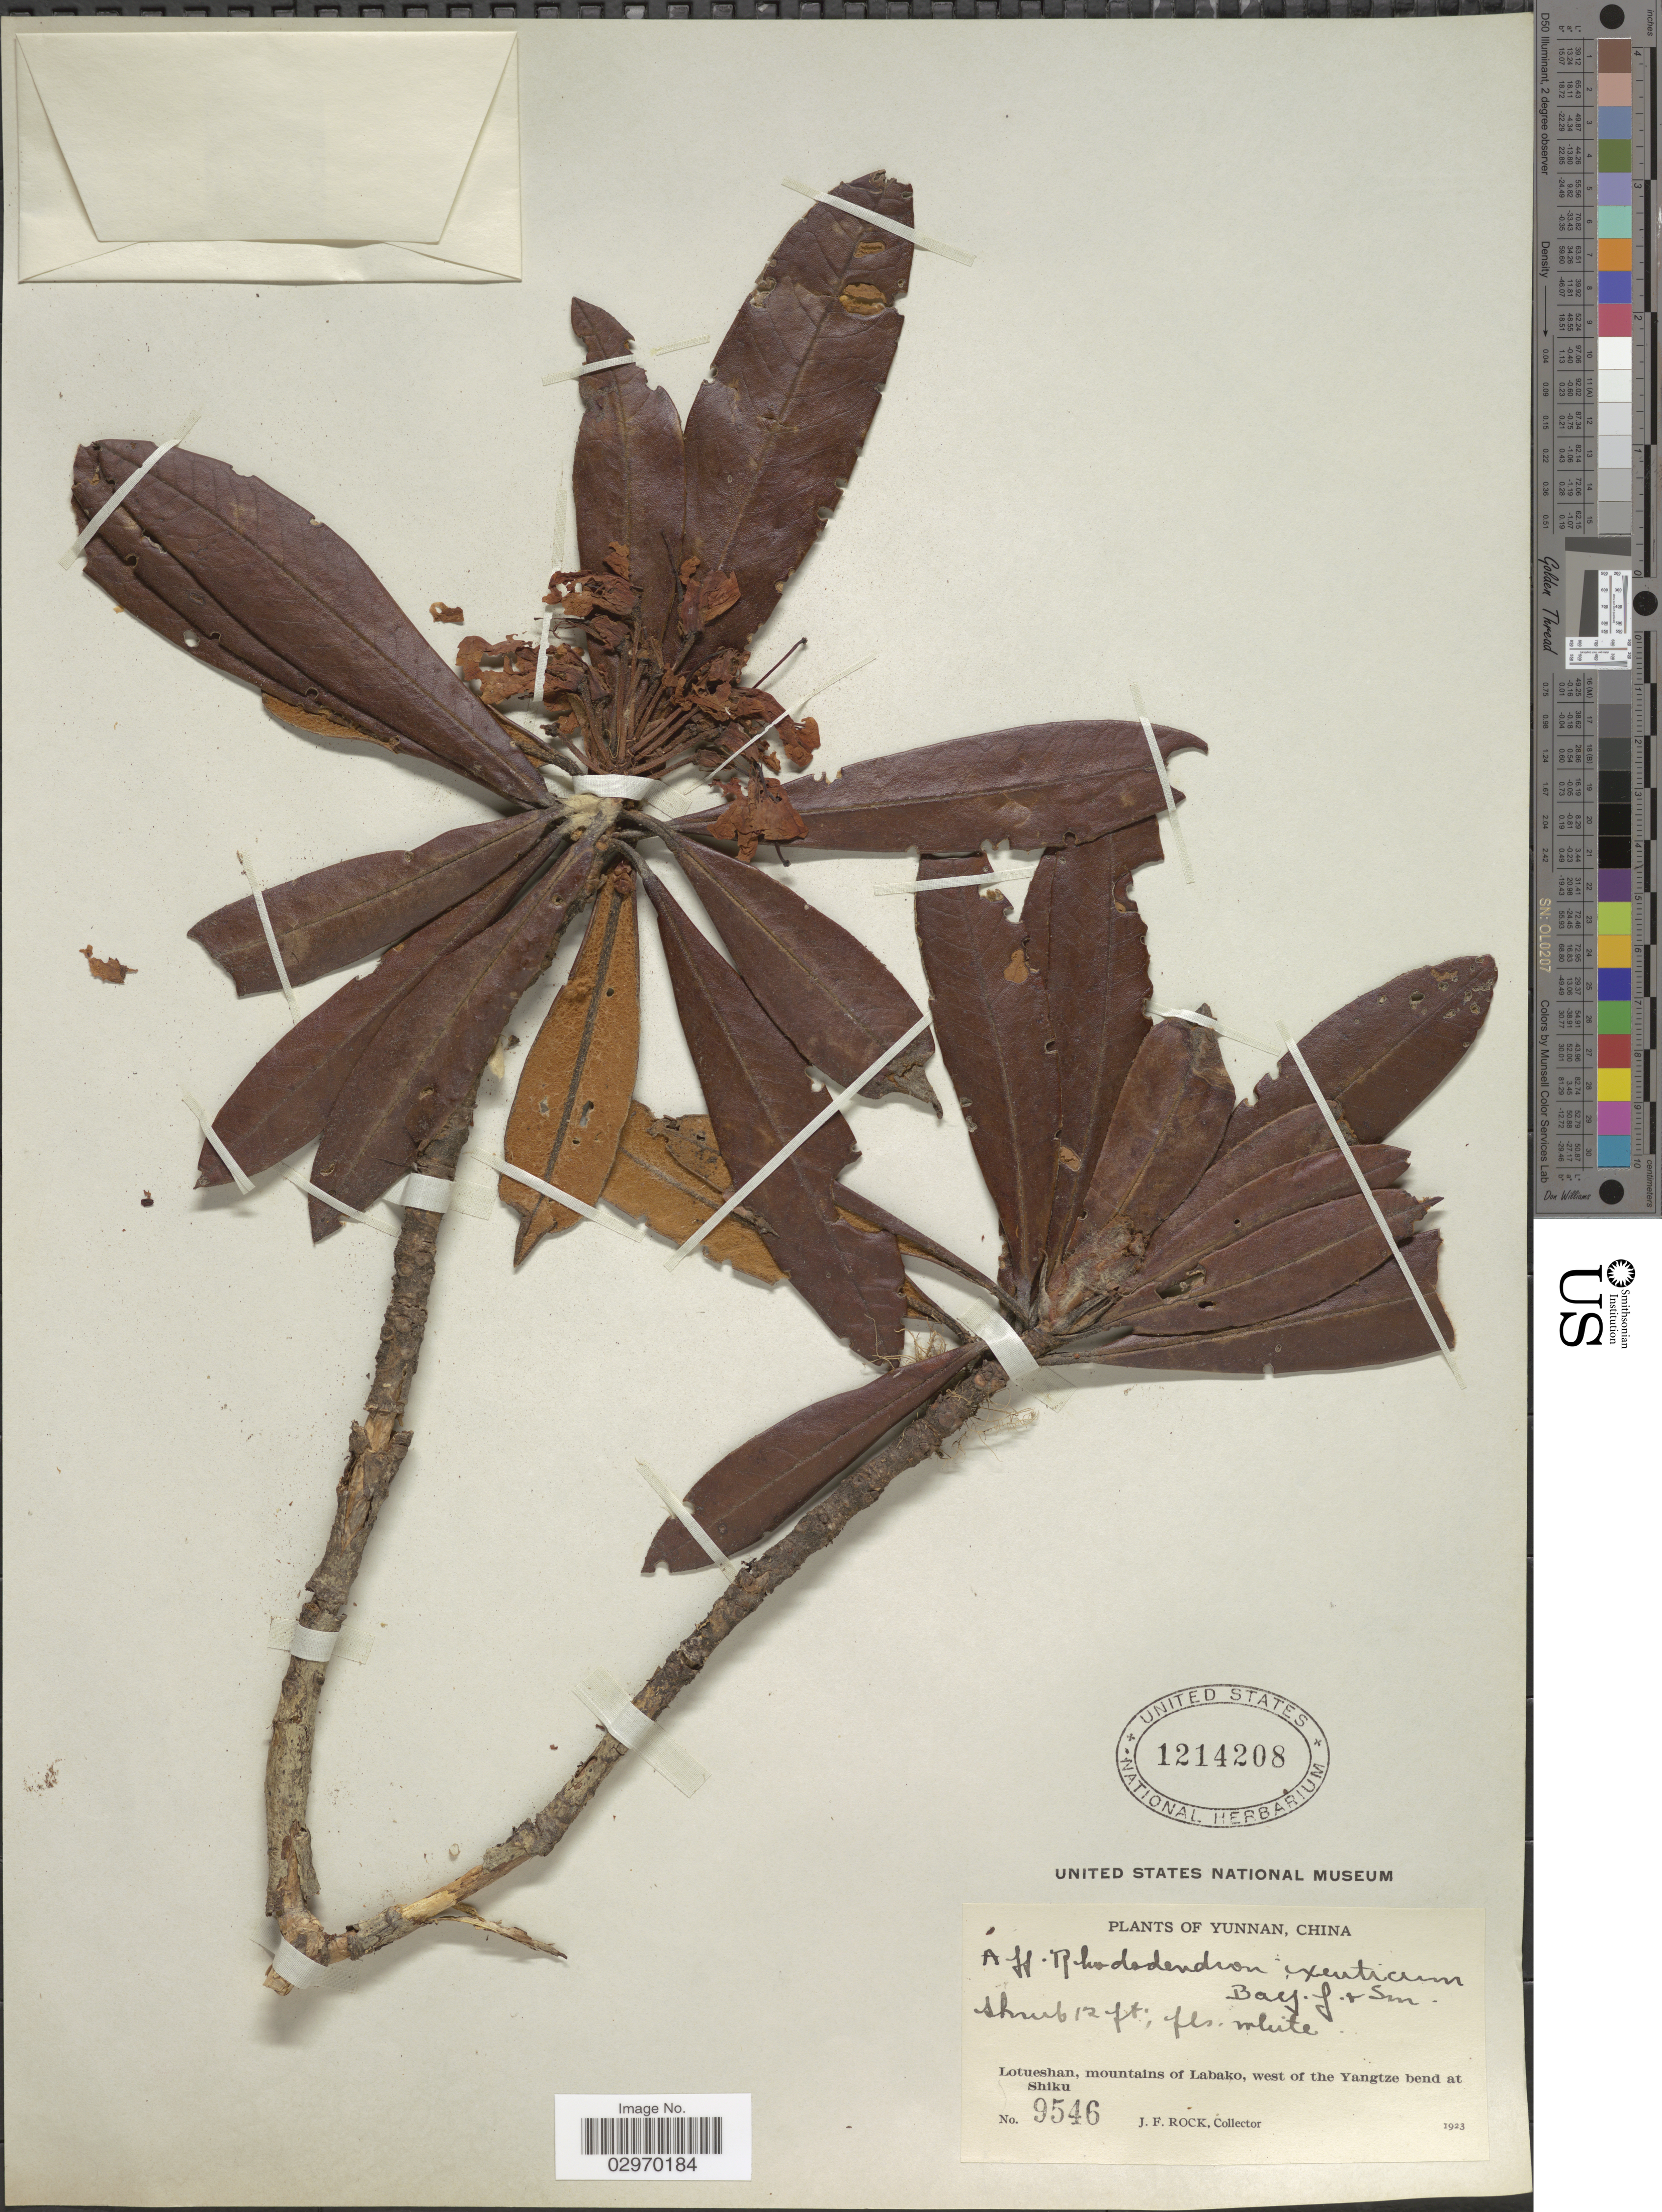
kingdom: Plantae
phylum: Tracheophyta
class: Magnoliopsida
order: Ericales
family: Ericaceae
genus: Rhododendron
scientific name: Rhododendron crinigerum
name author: Franch.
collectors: J. Rock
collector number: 9546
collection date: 1923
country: China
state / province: Yunnan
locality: Lotueshan, mountains of Labako, west of the Yangtze bend at Shiku.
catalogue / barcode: US 1214208